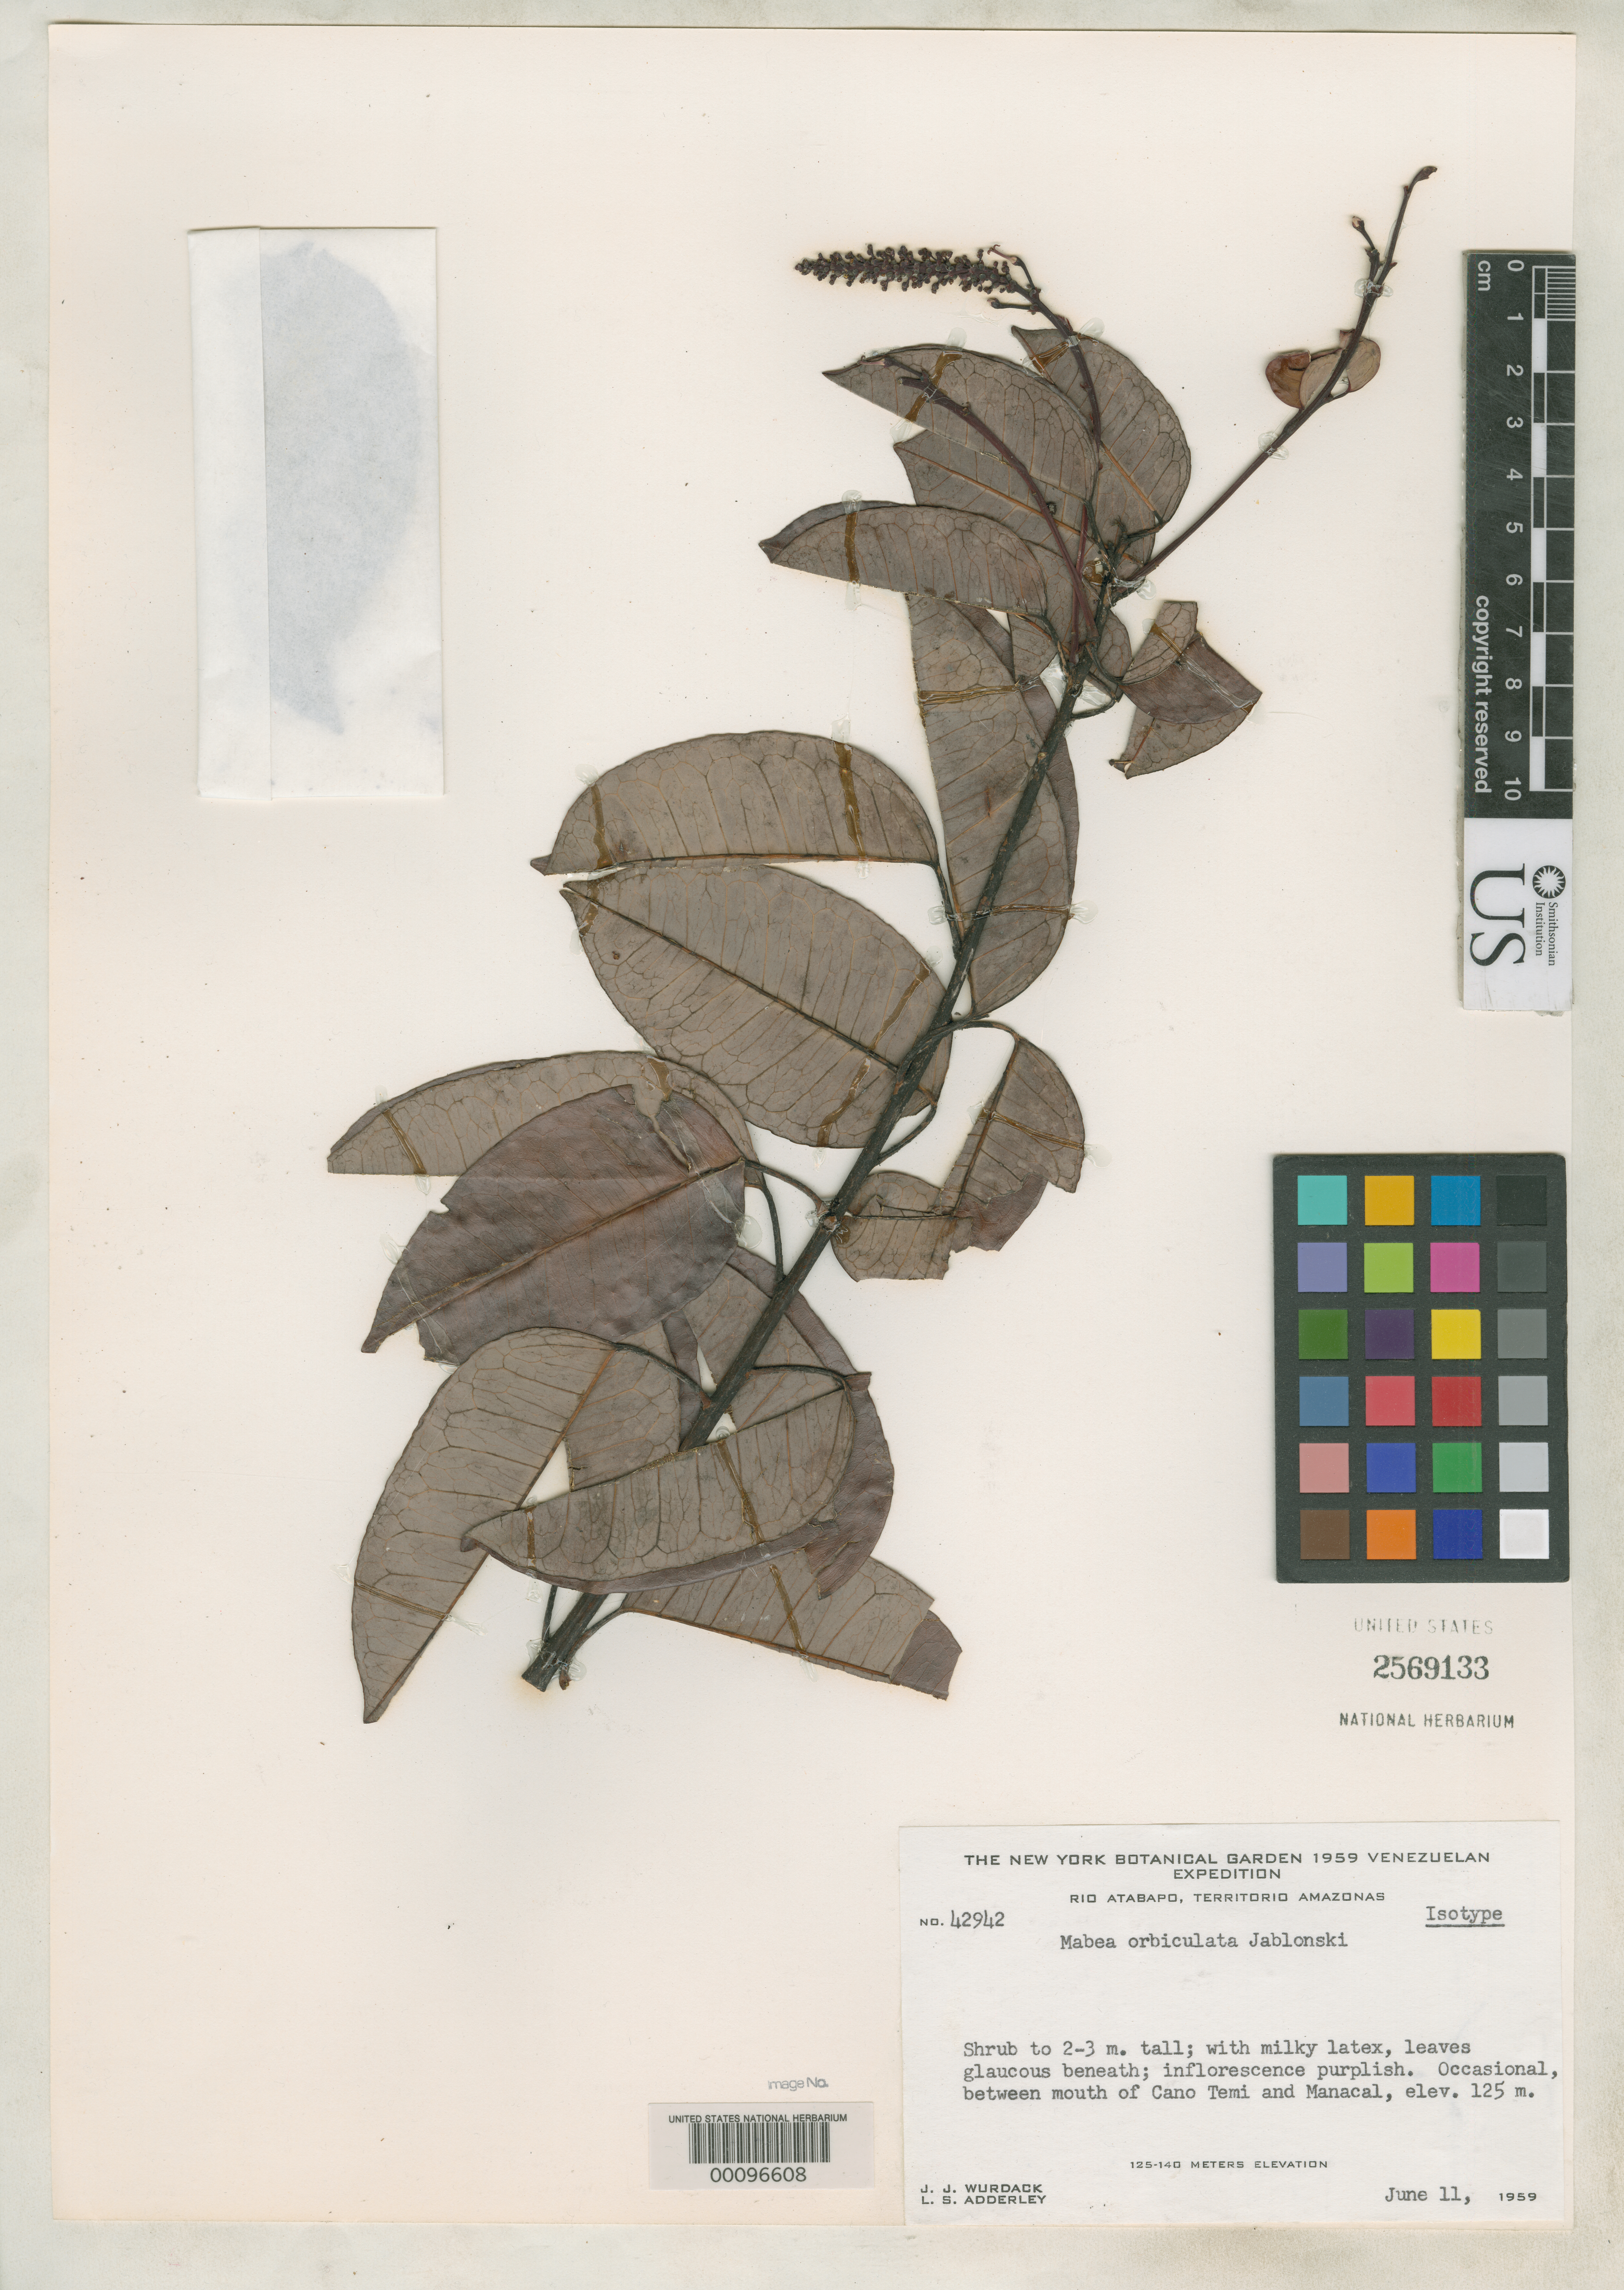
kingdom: Plantae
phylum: Tracheophyta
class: Magnoliopsida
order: Malpighiales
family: Euphorbiaceae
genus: Mabea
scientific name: Mabea orbiculata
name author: Jabl.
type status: Isotype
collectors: J. J. Wurdack & L. S. Adderley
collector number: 42942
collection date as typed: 11 Jun 1959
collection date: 1959-06-11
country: Venezuela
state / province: Amazonas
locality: Rio Atabapo.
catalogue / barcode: US 2569133